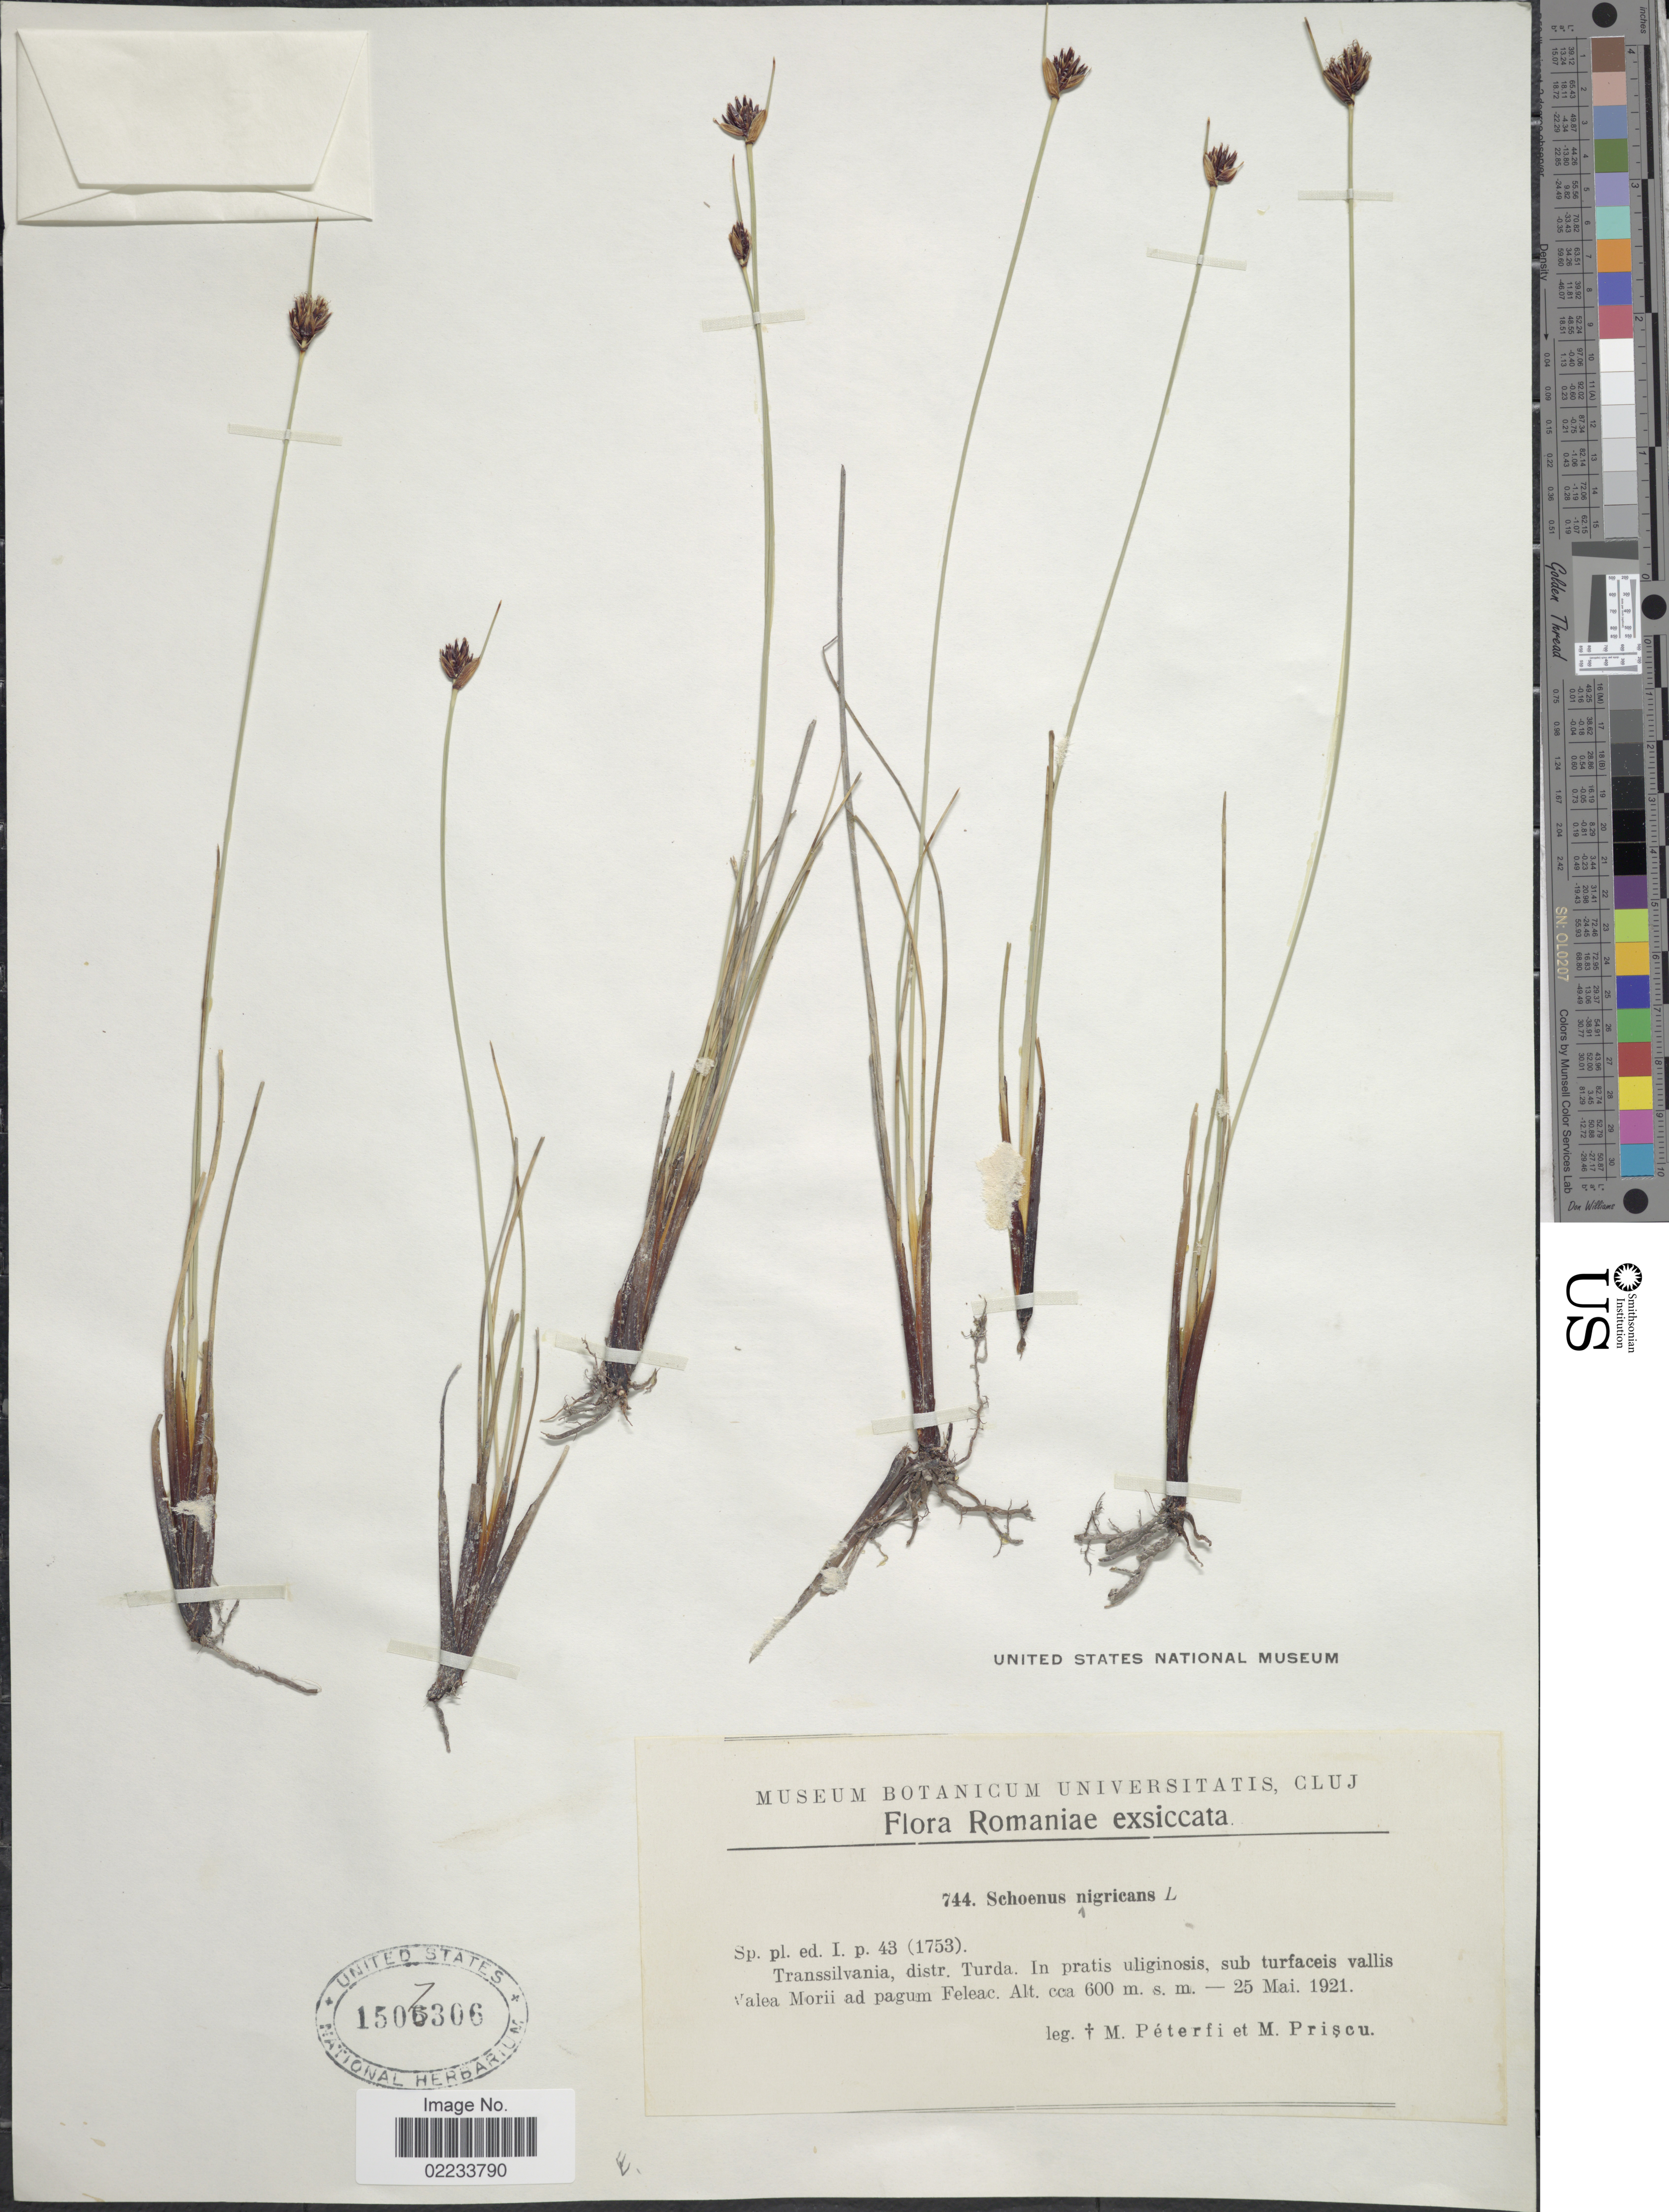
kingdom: Plantae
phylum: Tracheophyta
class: Liliopsida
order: Poales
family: Cyperaceae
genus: Schoenus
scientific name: Schoenus nigricans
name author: L.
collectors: M. Péterfi & M. Priscu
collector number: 744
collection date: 1921-05-25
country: Romania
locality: Transsilvania, distr. Turda. In pratis uliginos, sub turfaceis vallis Valea Morii ad pagum Feleac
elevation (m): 600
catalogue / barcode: US 1507306